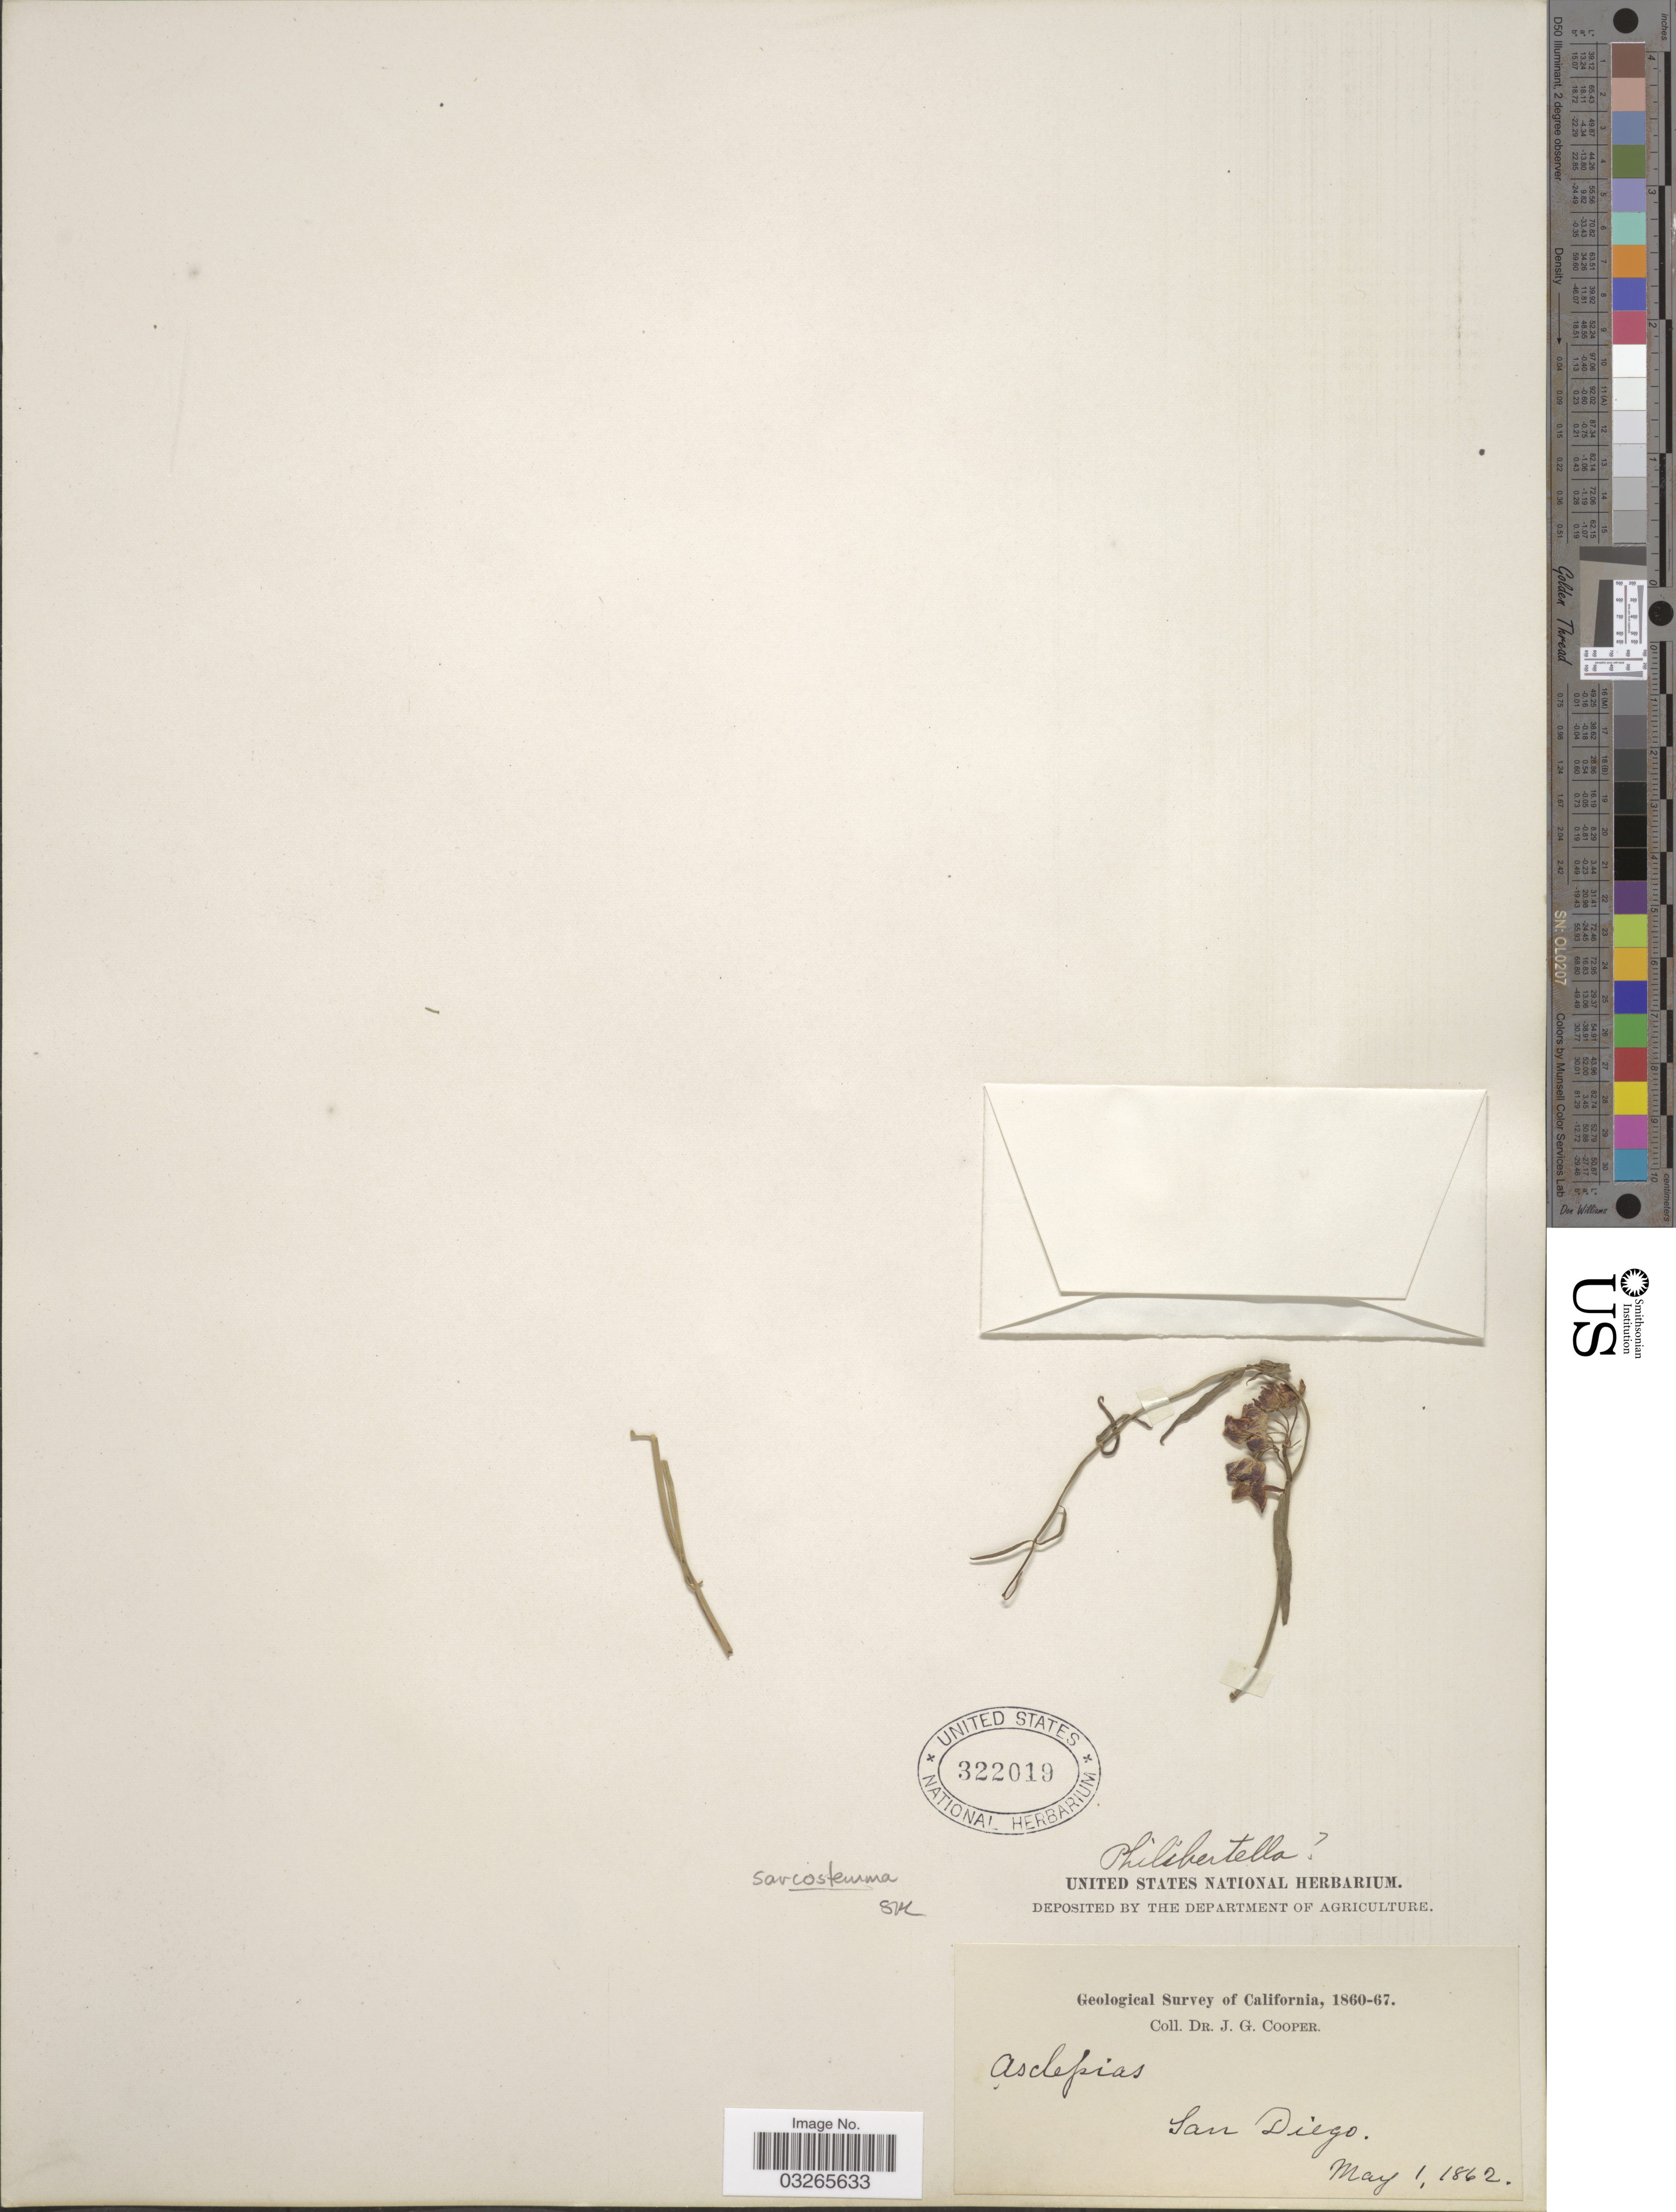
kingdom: Plantae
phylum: Tracheophyta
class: Magnoliopsida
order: Gentianales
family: Apocynaceae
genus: Sarcostemma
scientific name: Sarcostemma sp.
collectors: J. G. Cooper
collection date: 1862-05-01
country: United States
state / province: California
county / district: San Diego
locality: San Diego.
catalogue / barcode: US 322019